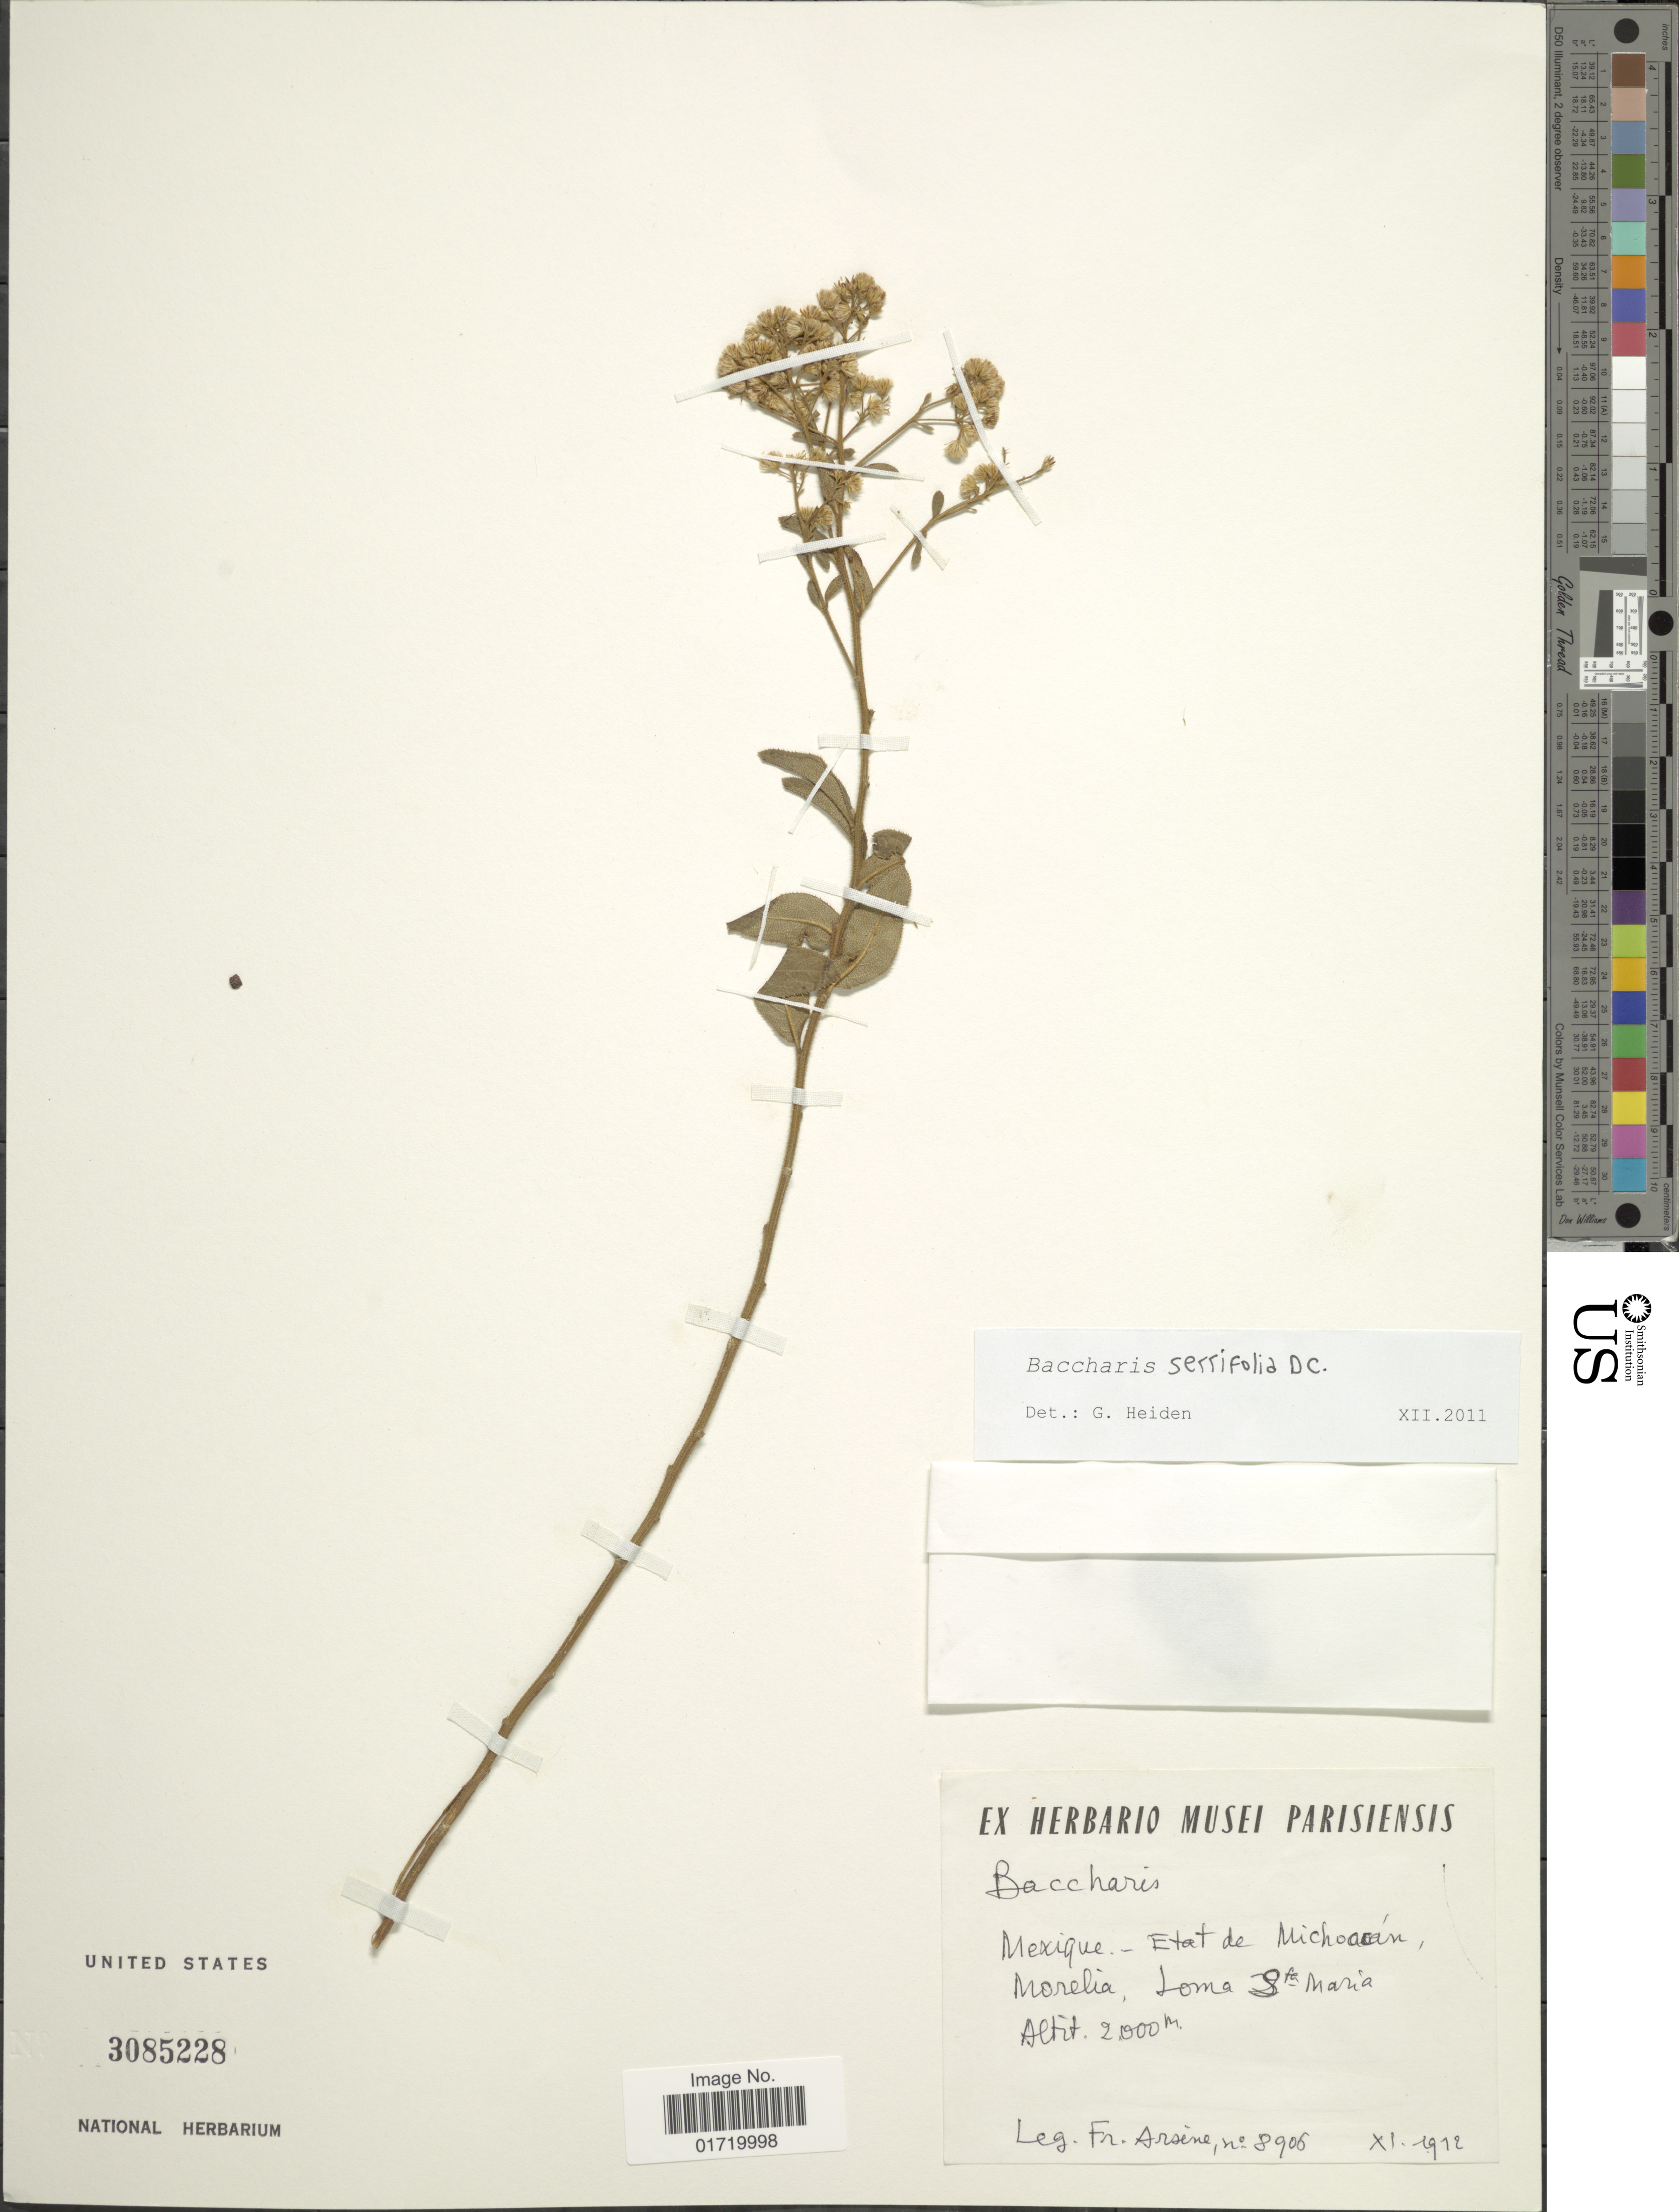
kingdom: Plantae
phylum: Tracheophyta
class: Magnoliopsida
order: Asterales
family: Asteraceae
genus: Baccharis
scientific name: Baccharis serrifolia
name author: DC.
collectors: Bro. G. Arsène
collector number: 8906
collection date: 1912-11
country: Mexico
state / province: Michoacán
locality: Mexique, Morelia, Loma Sta. Maria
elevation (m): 2000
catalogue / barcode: US 3085228